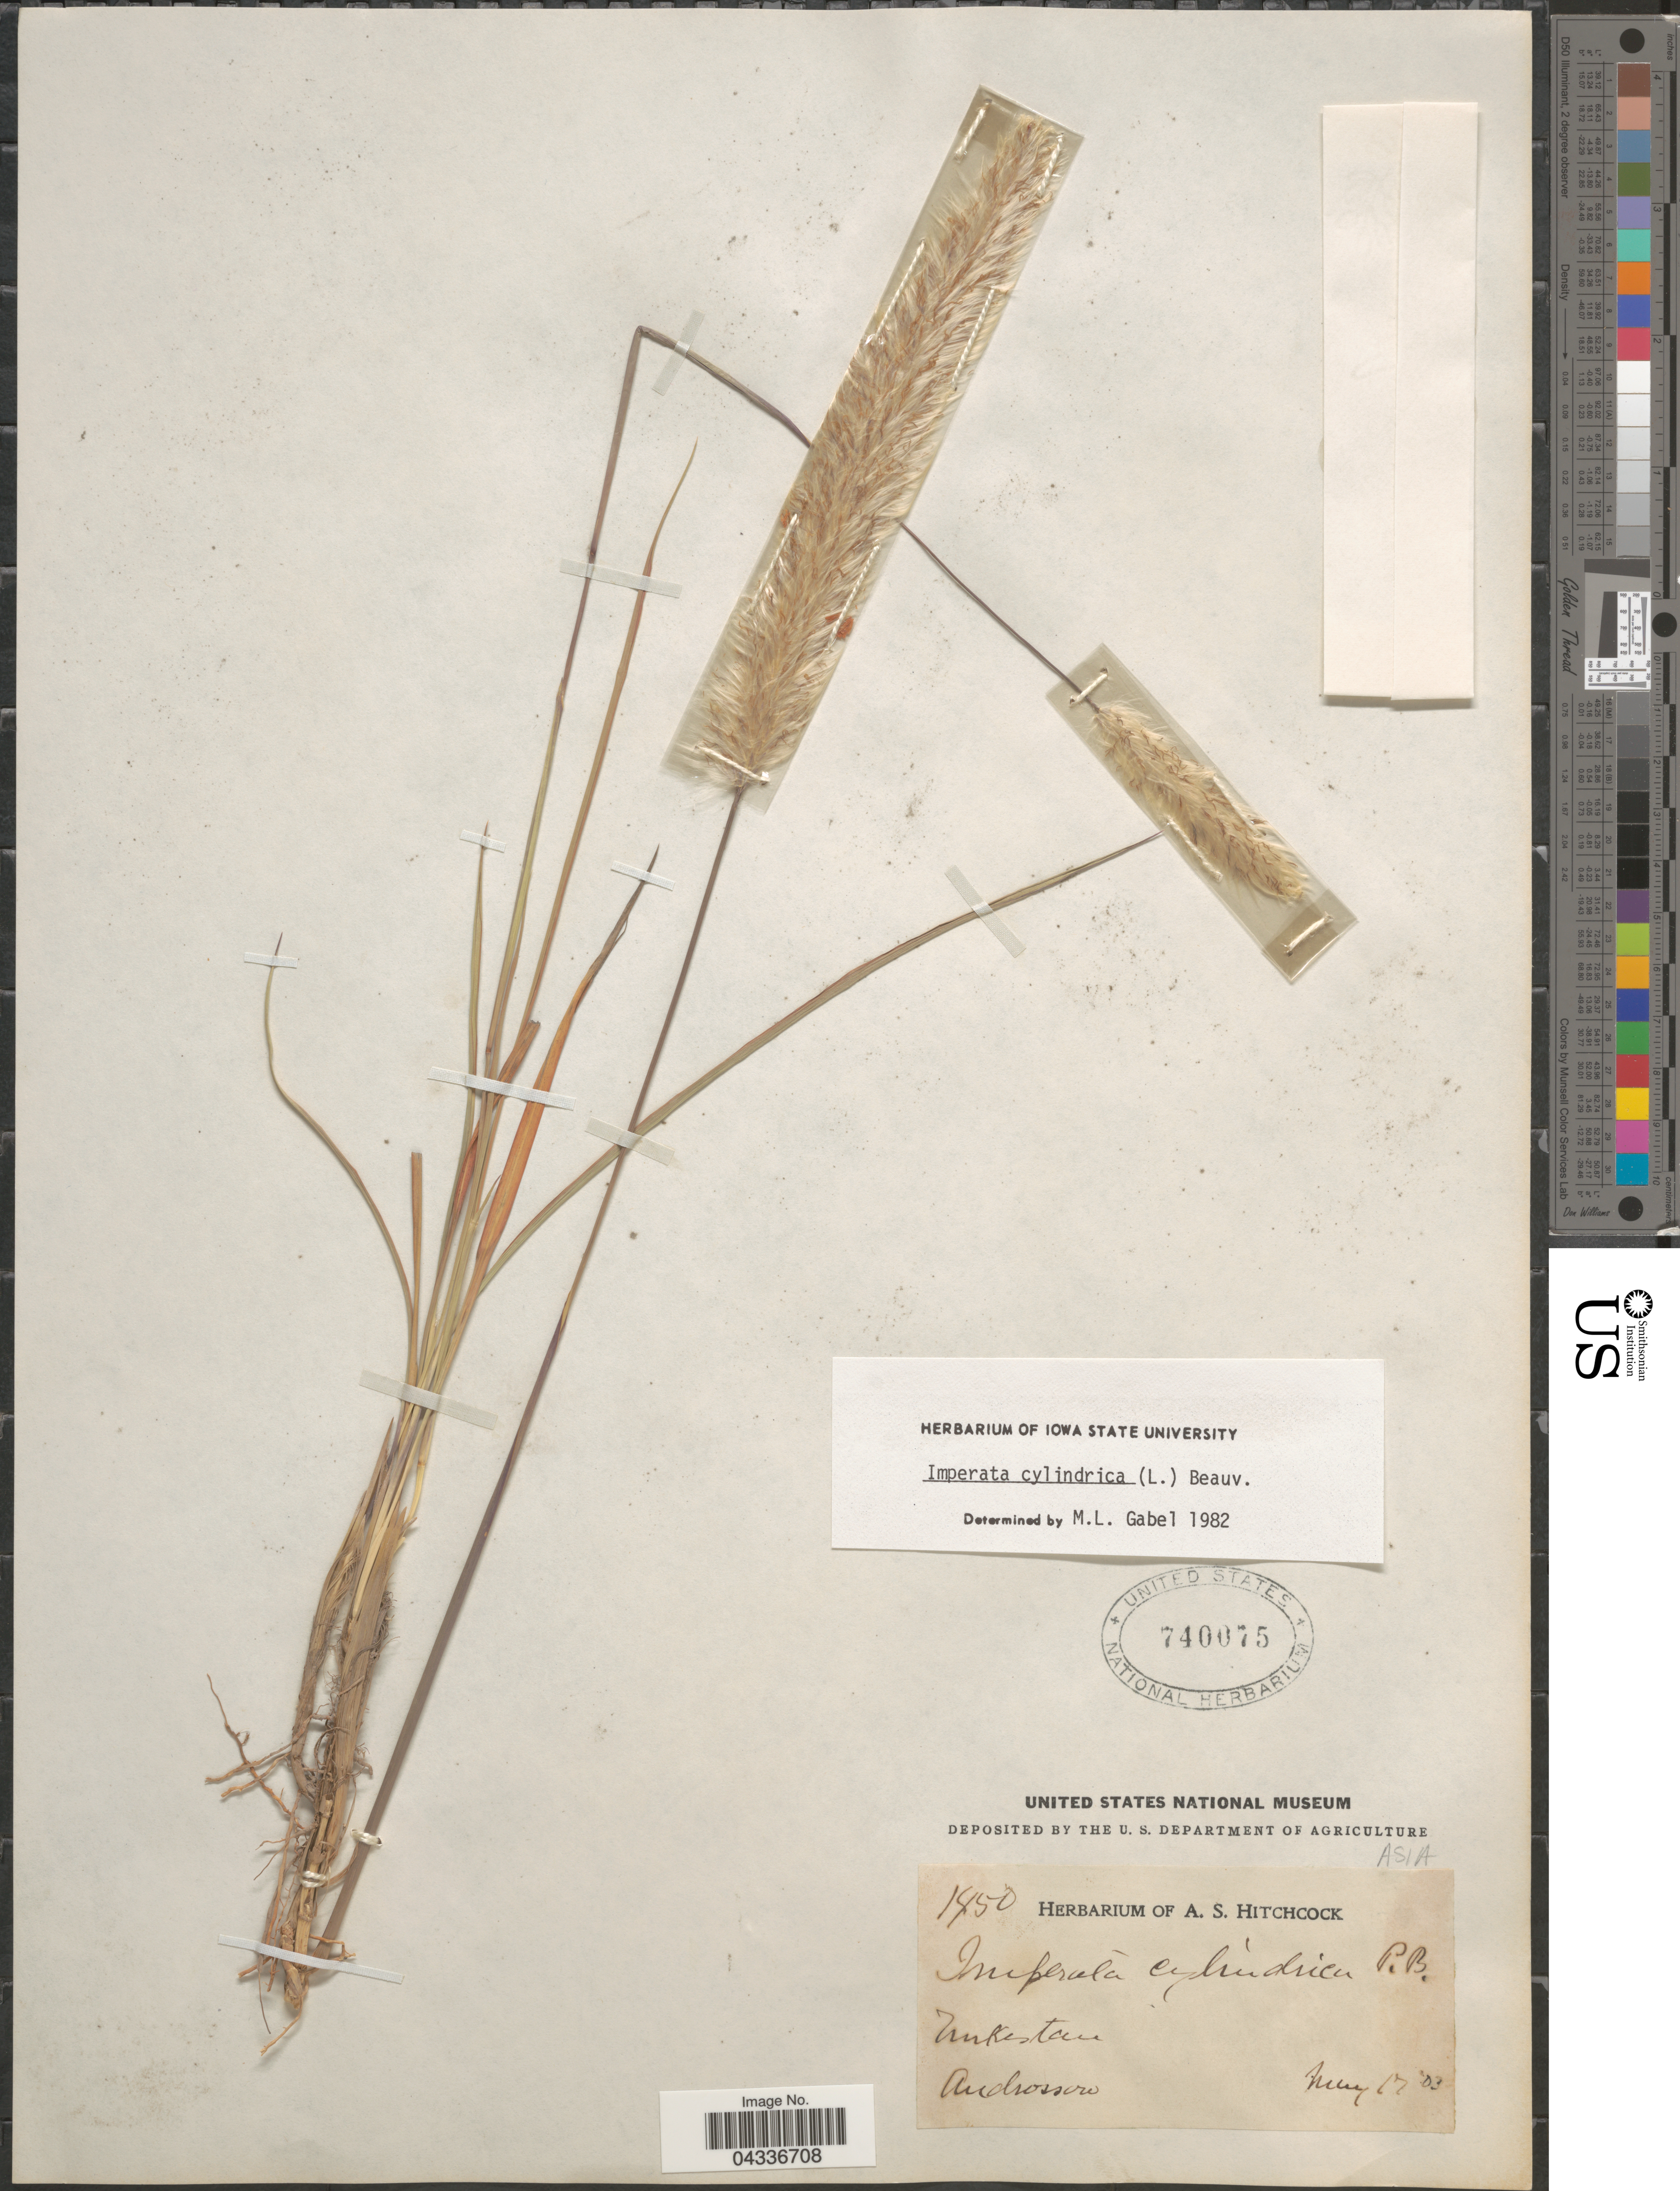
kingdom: Plantae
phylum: Tracheophyta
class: Liliopsida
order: Poales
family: Poaceae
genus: Imperata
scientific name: Imperata cylindrica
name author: (L.) P. Beauv.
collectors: Androssov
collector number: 1450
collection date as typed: Transcribed d/m/y: 17/6/3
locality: Asia. Turkestan.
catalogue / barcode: US 740075